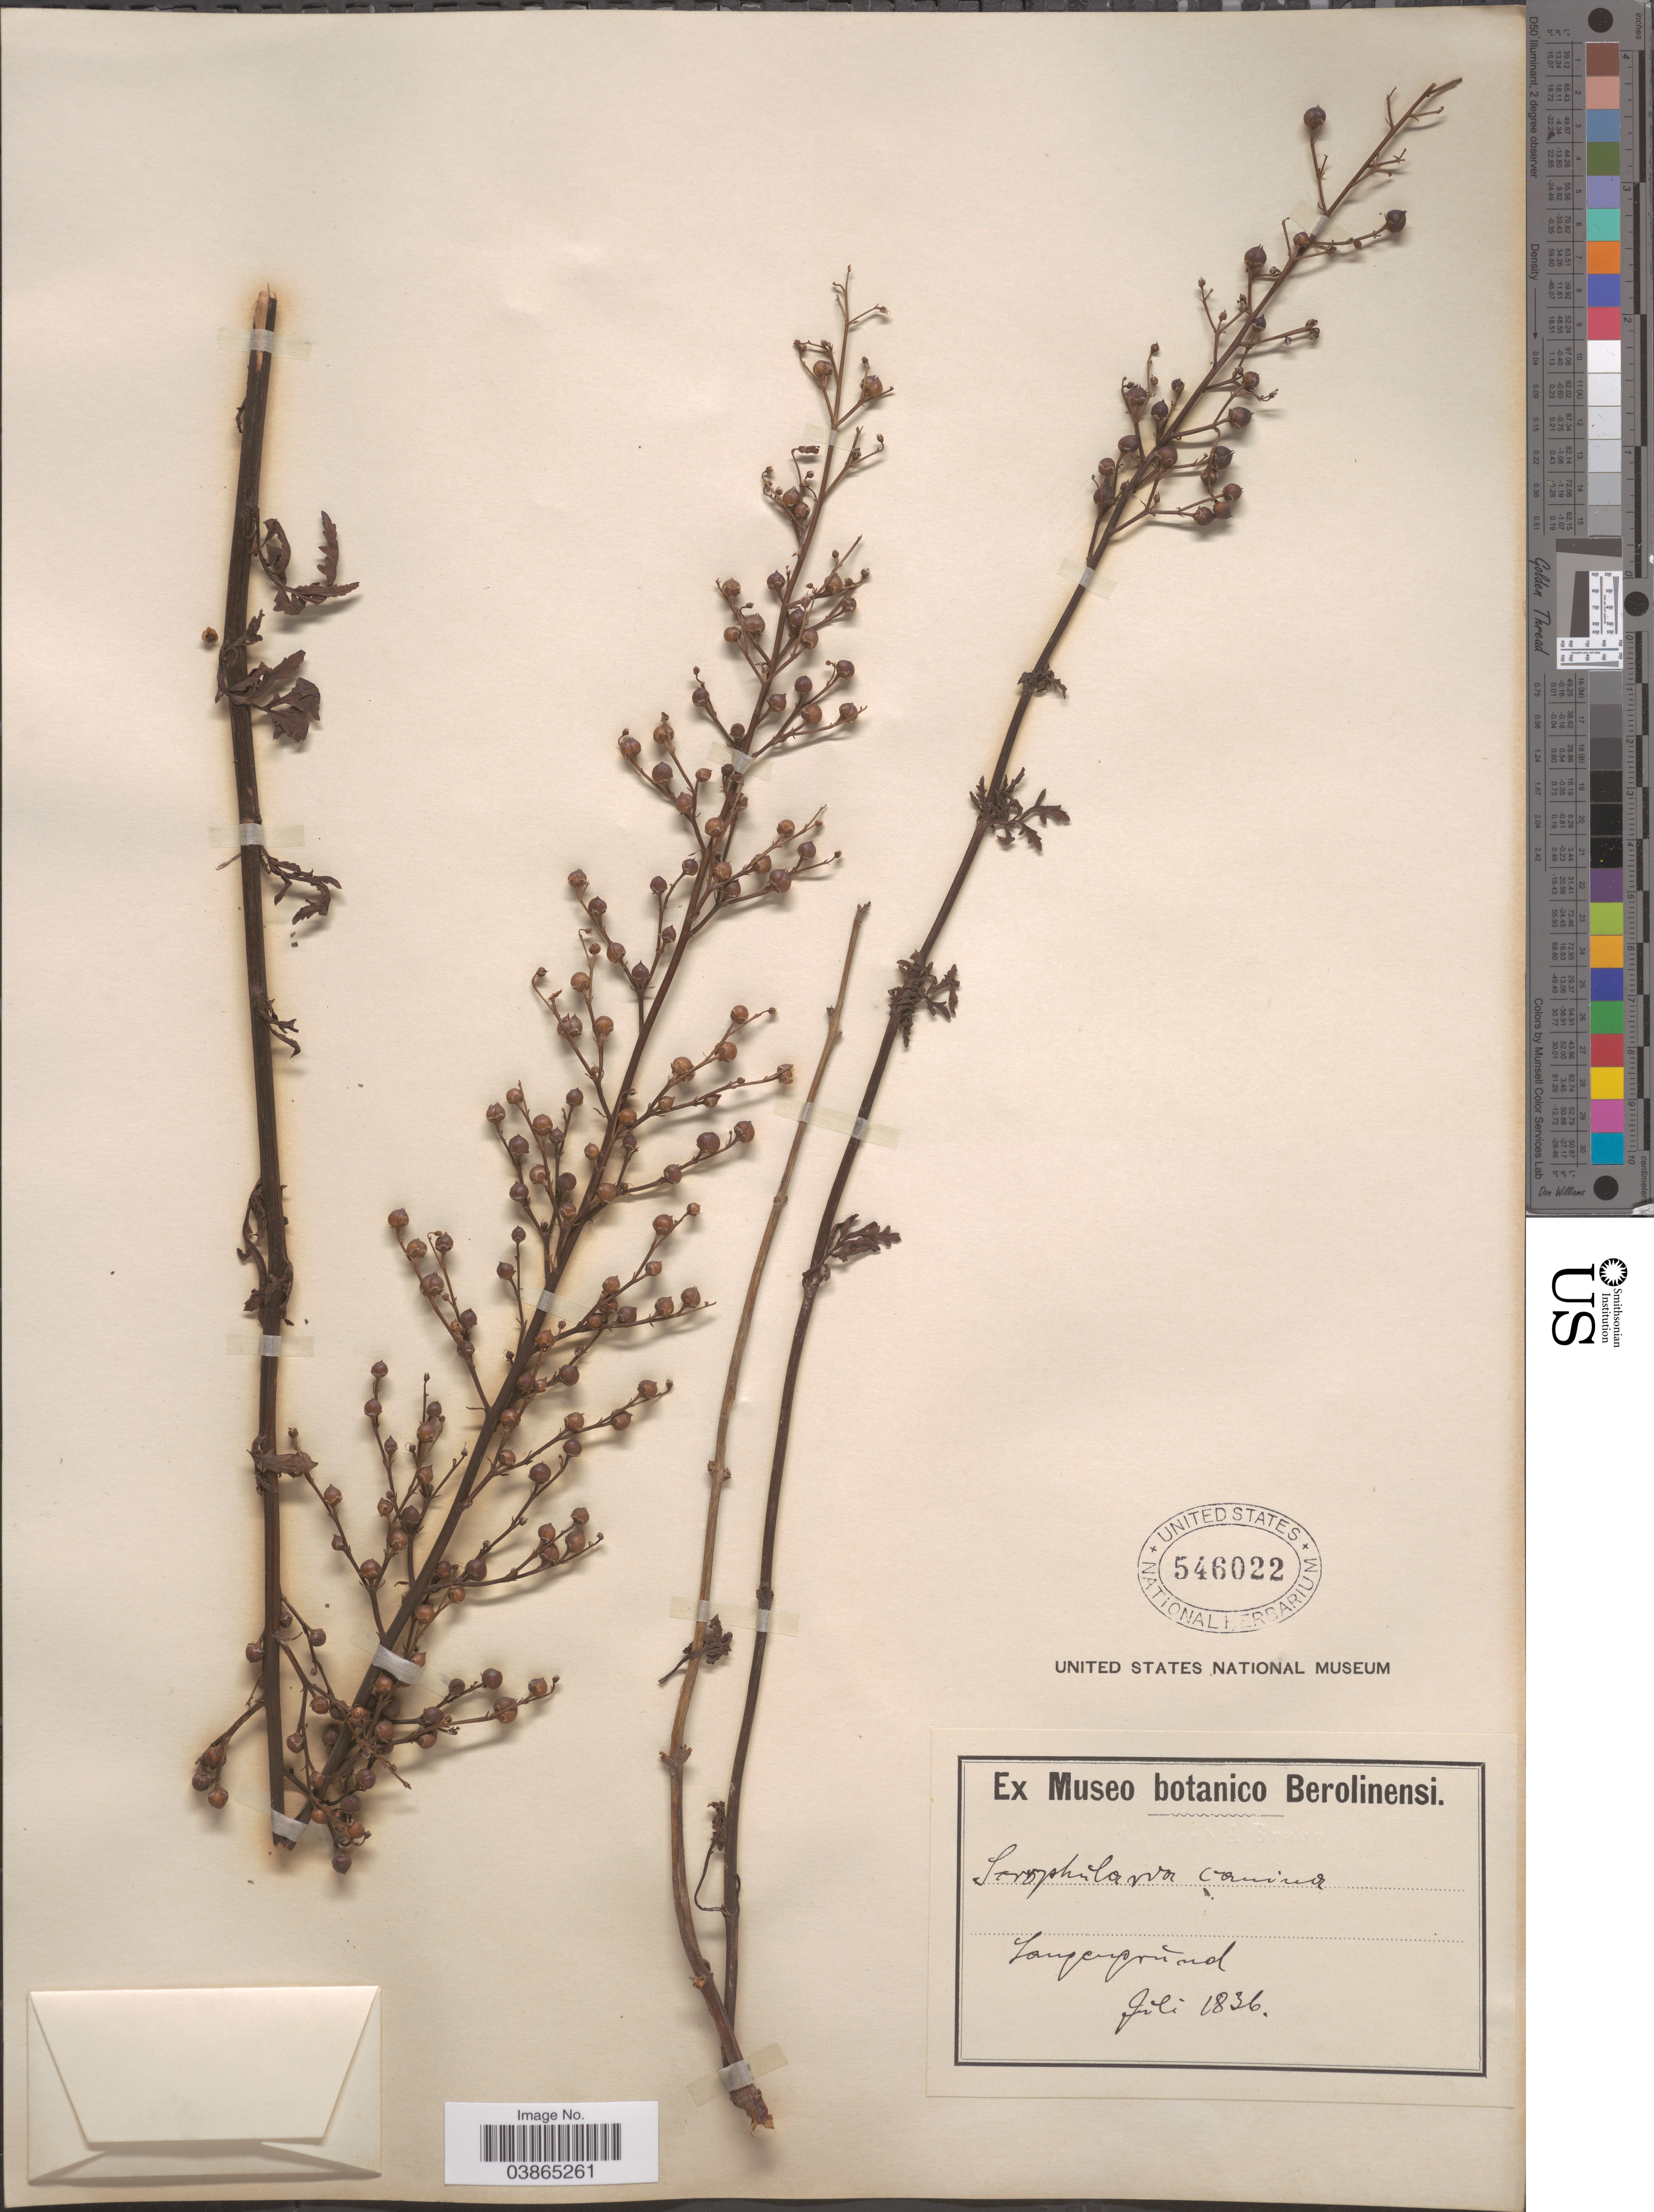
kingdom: Plantae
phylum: Tracheophyta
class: Magnoliopsida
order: Lamiales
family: Scrophulariaceae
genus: Scrophularia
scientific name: Scrophularia canina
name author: L.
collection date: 1836-07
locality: Sanqcuqrind [interpreted].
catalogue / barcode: US 546022